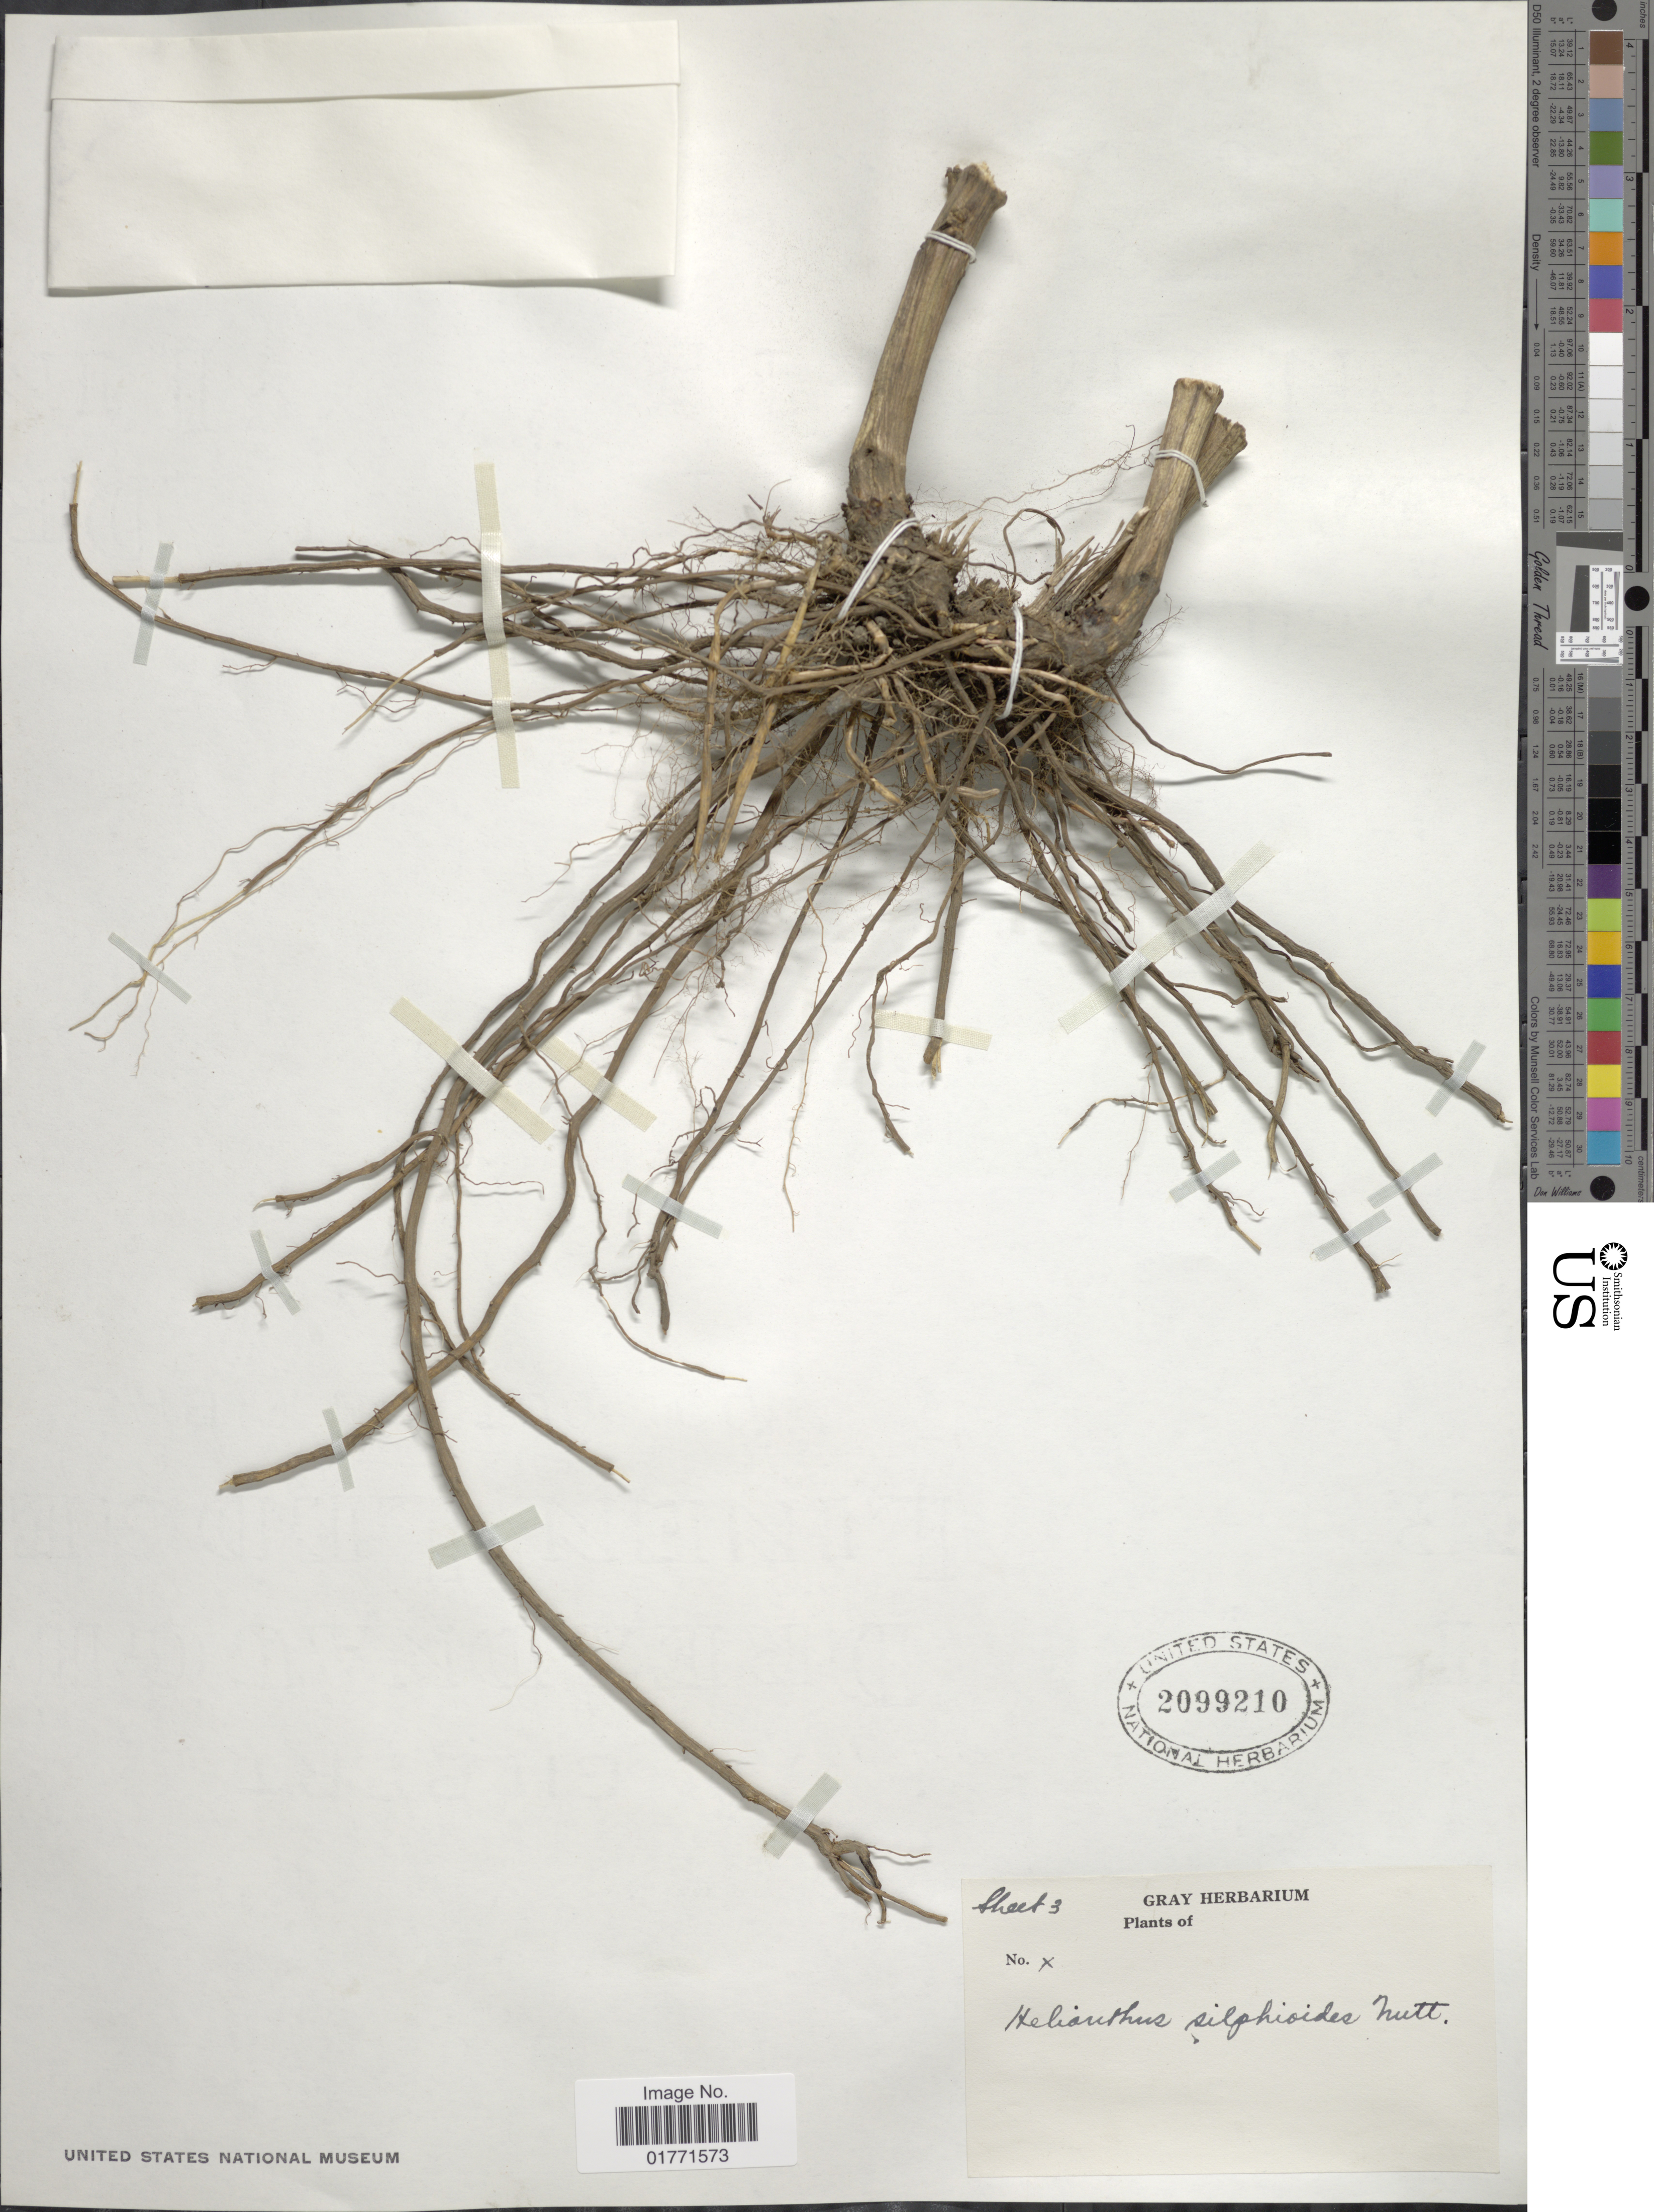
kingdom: Plantae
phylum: Tracheophyta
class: Magnoliopsida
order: Asterales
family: Asteraceae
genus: Helianthus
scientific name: Helianthus silphioides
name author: Nutt.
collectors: ex herb. Gray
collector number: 10?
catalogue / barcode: US 2099210